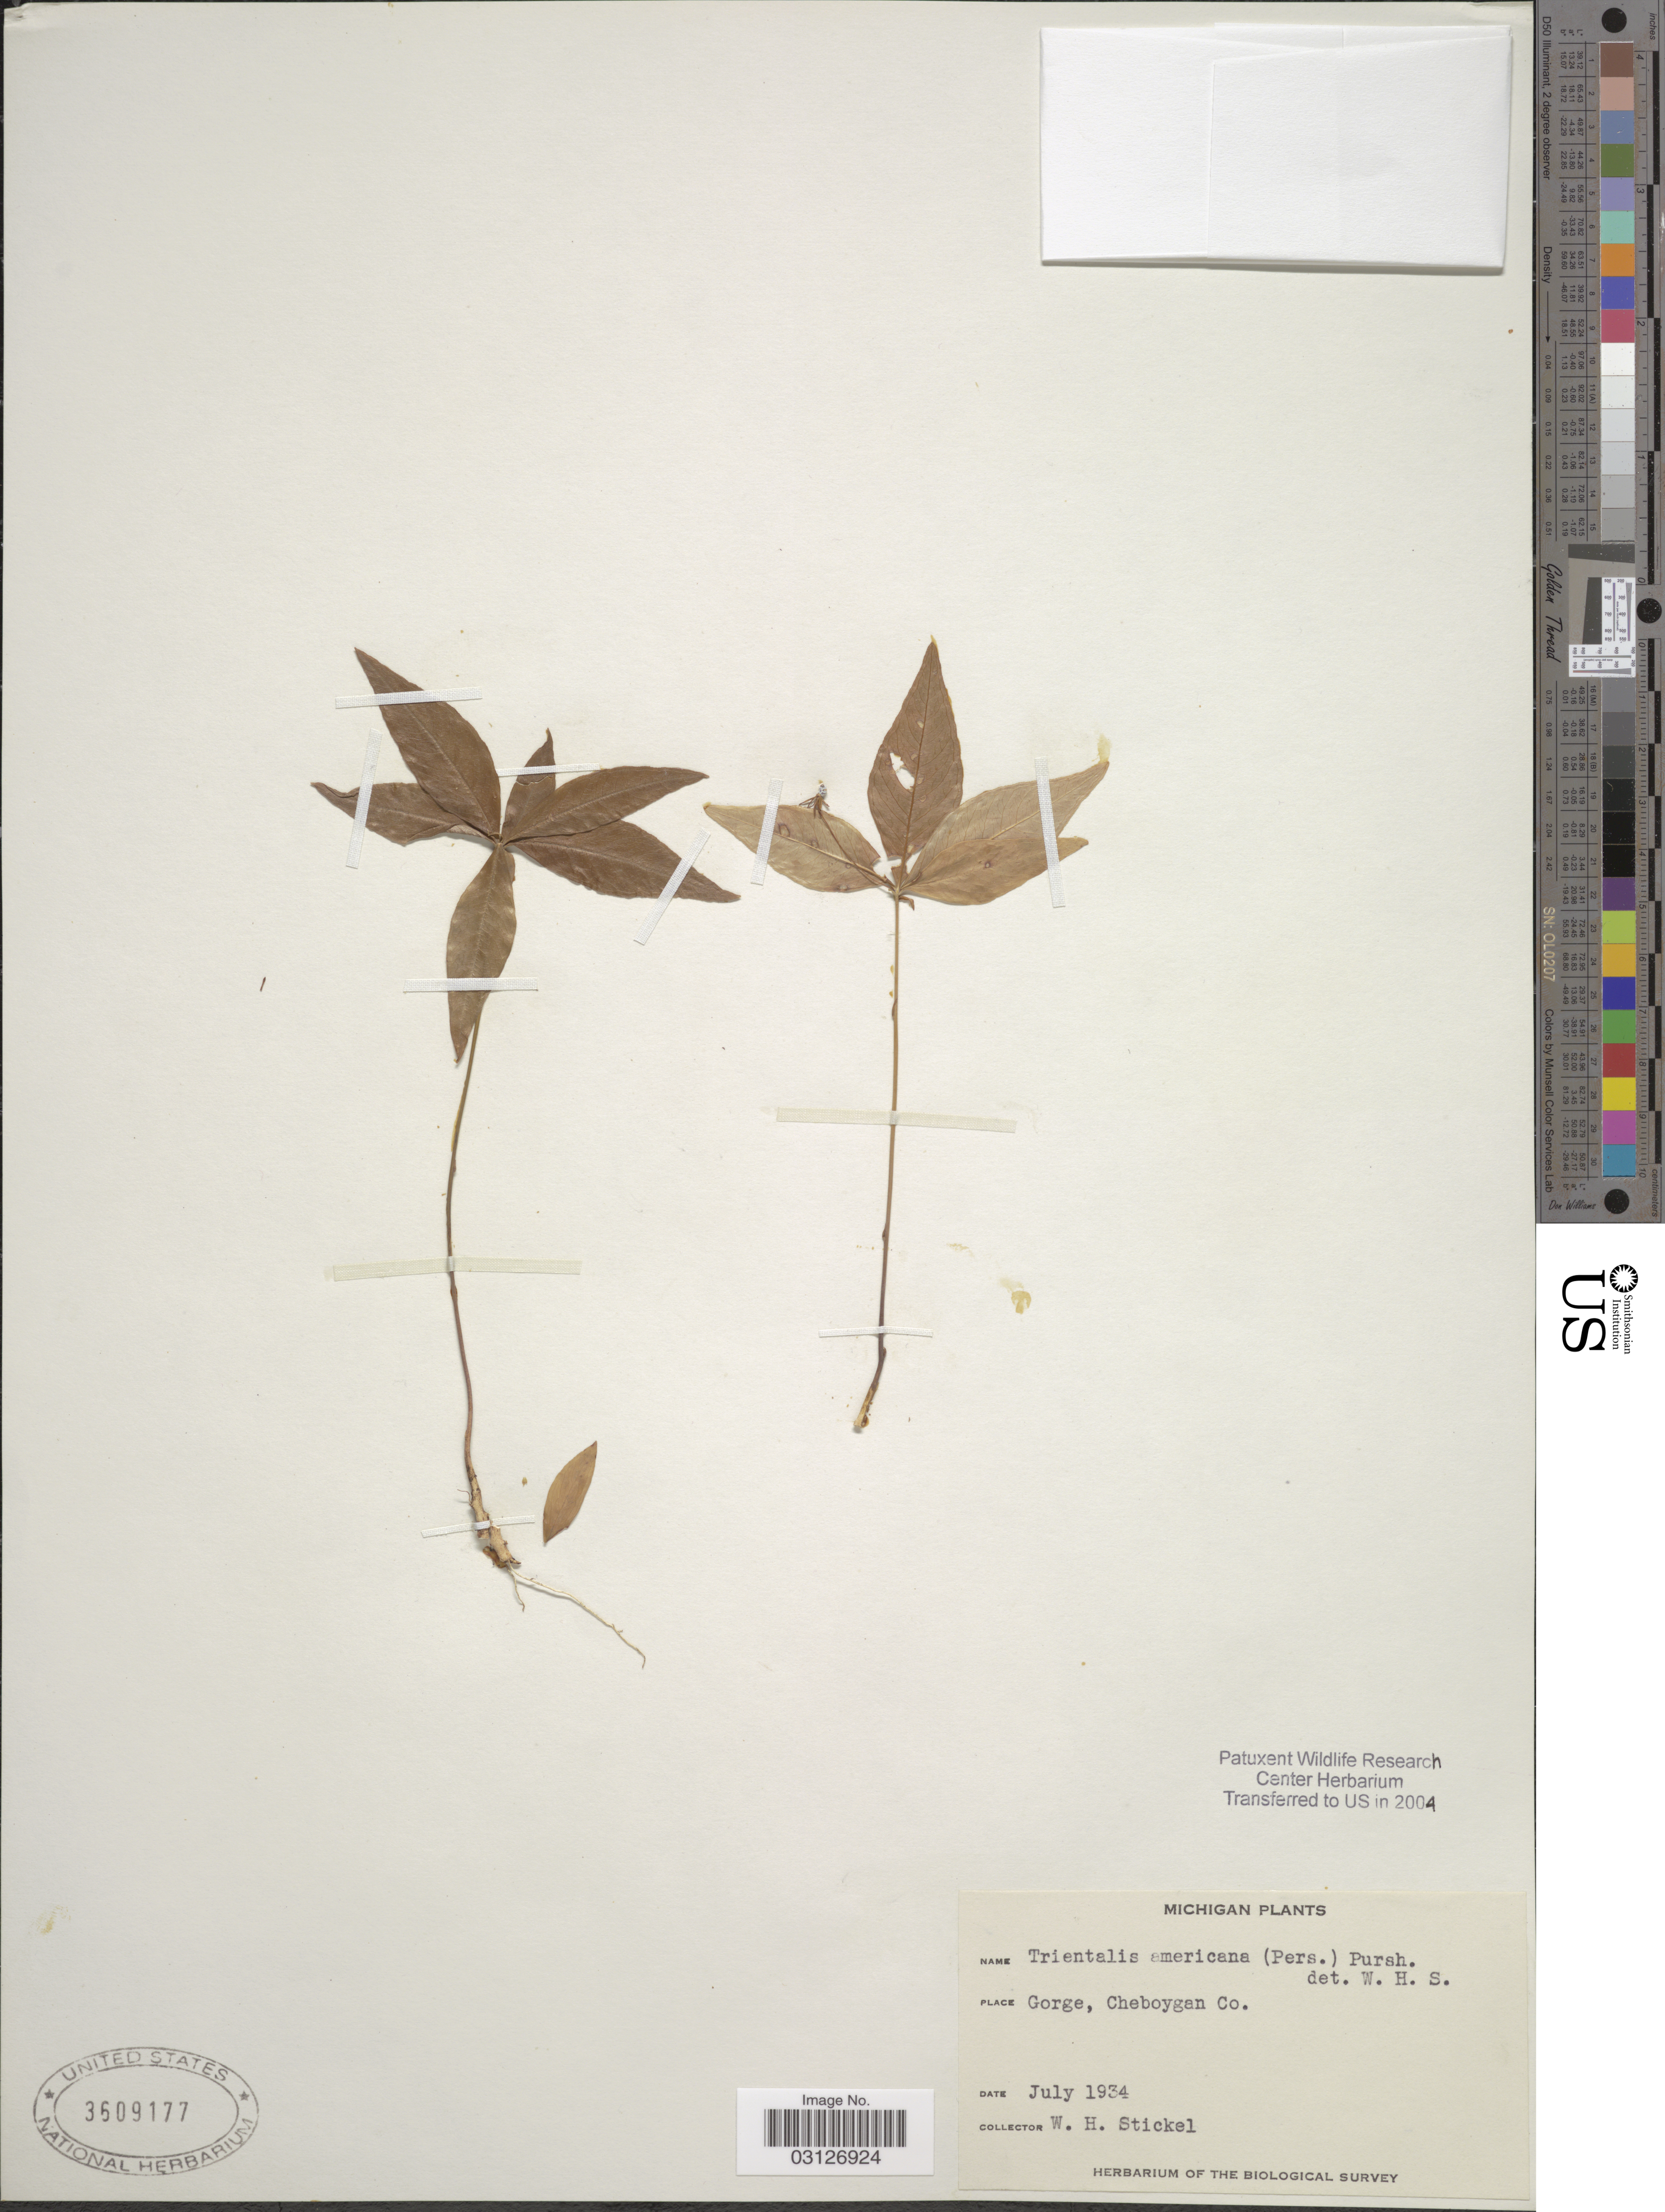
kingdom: Plantae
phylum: Tracheophyta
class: Magnoliopsida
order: Ericales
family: Primulaceae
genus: Trientalis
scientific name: Trientalis americana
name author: Pursh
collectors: W. Stickel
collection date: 1934-07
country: United States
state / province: Michigan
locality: Gorge, Cheboygan Co.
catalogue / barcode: US 3609177